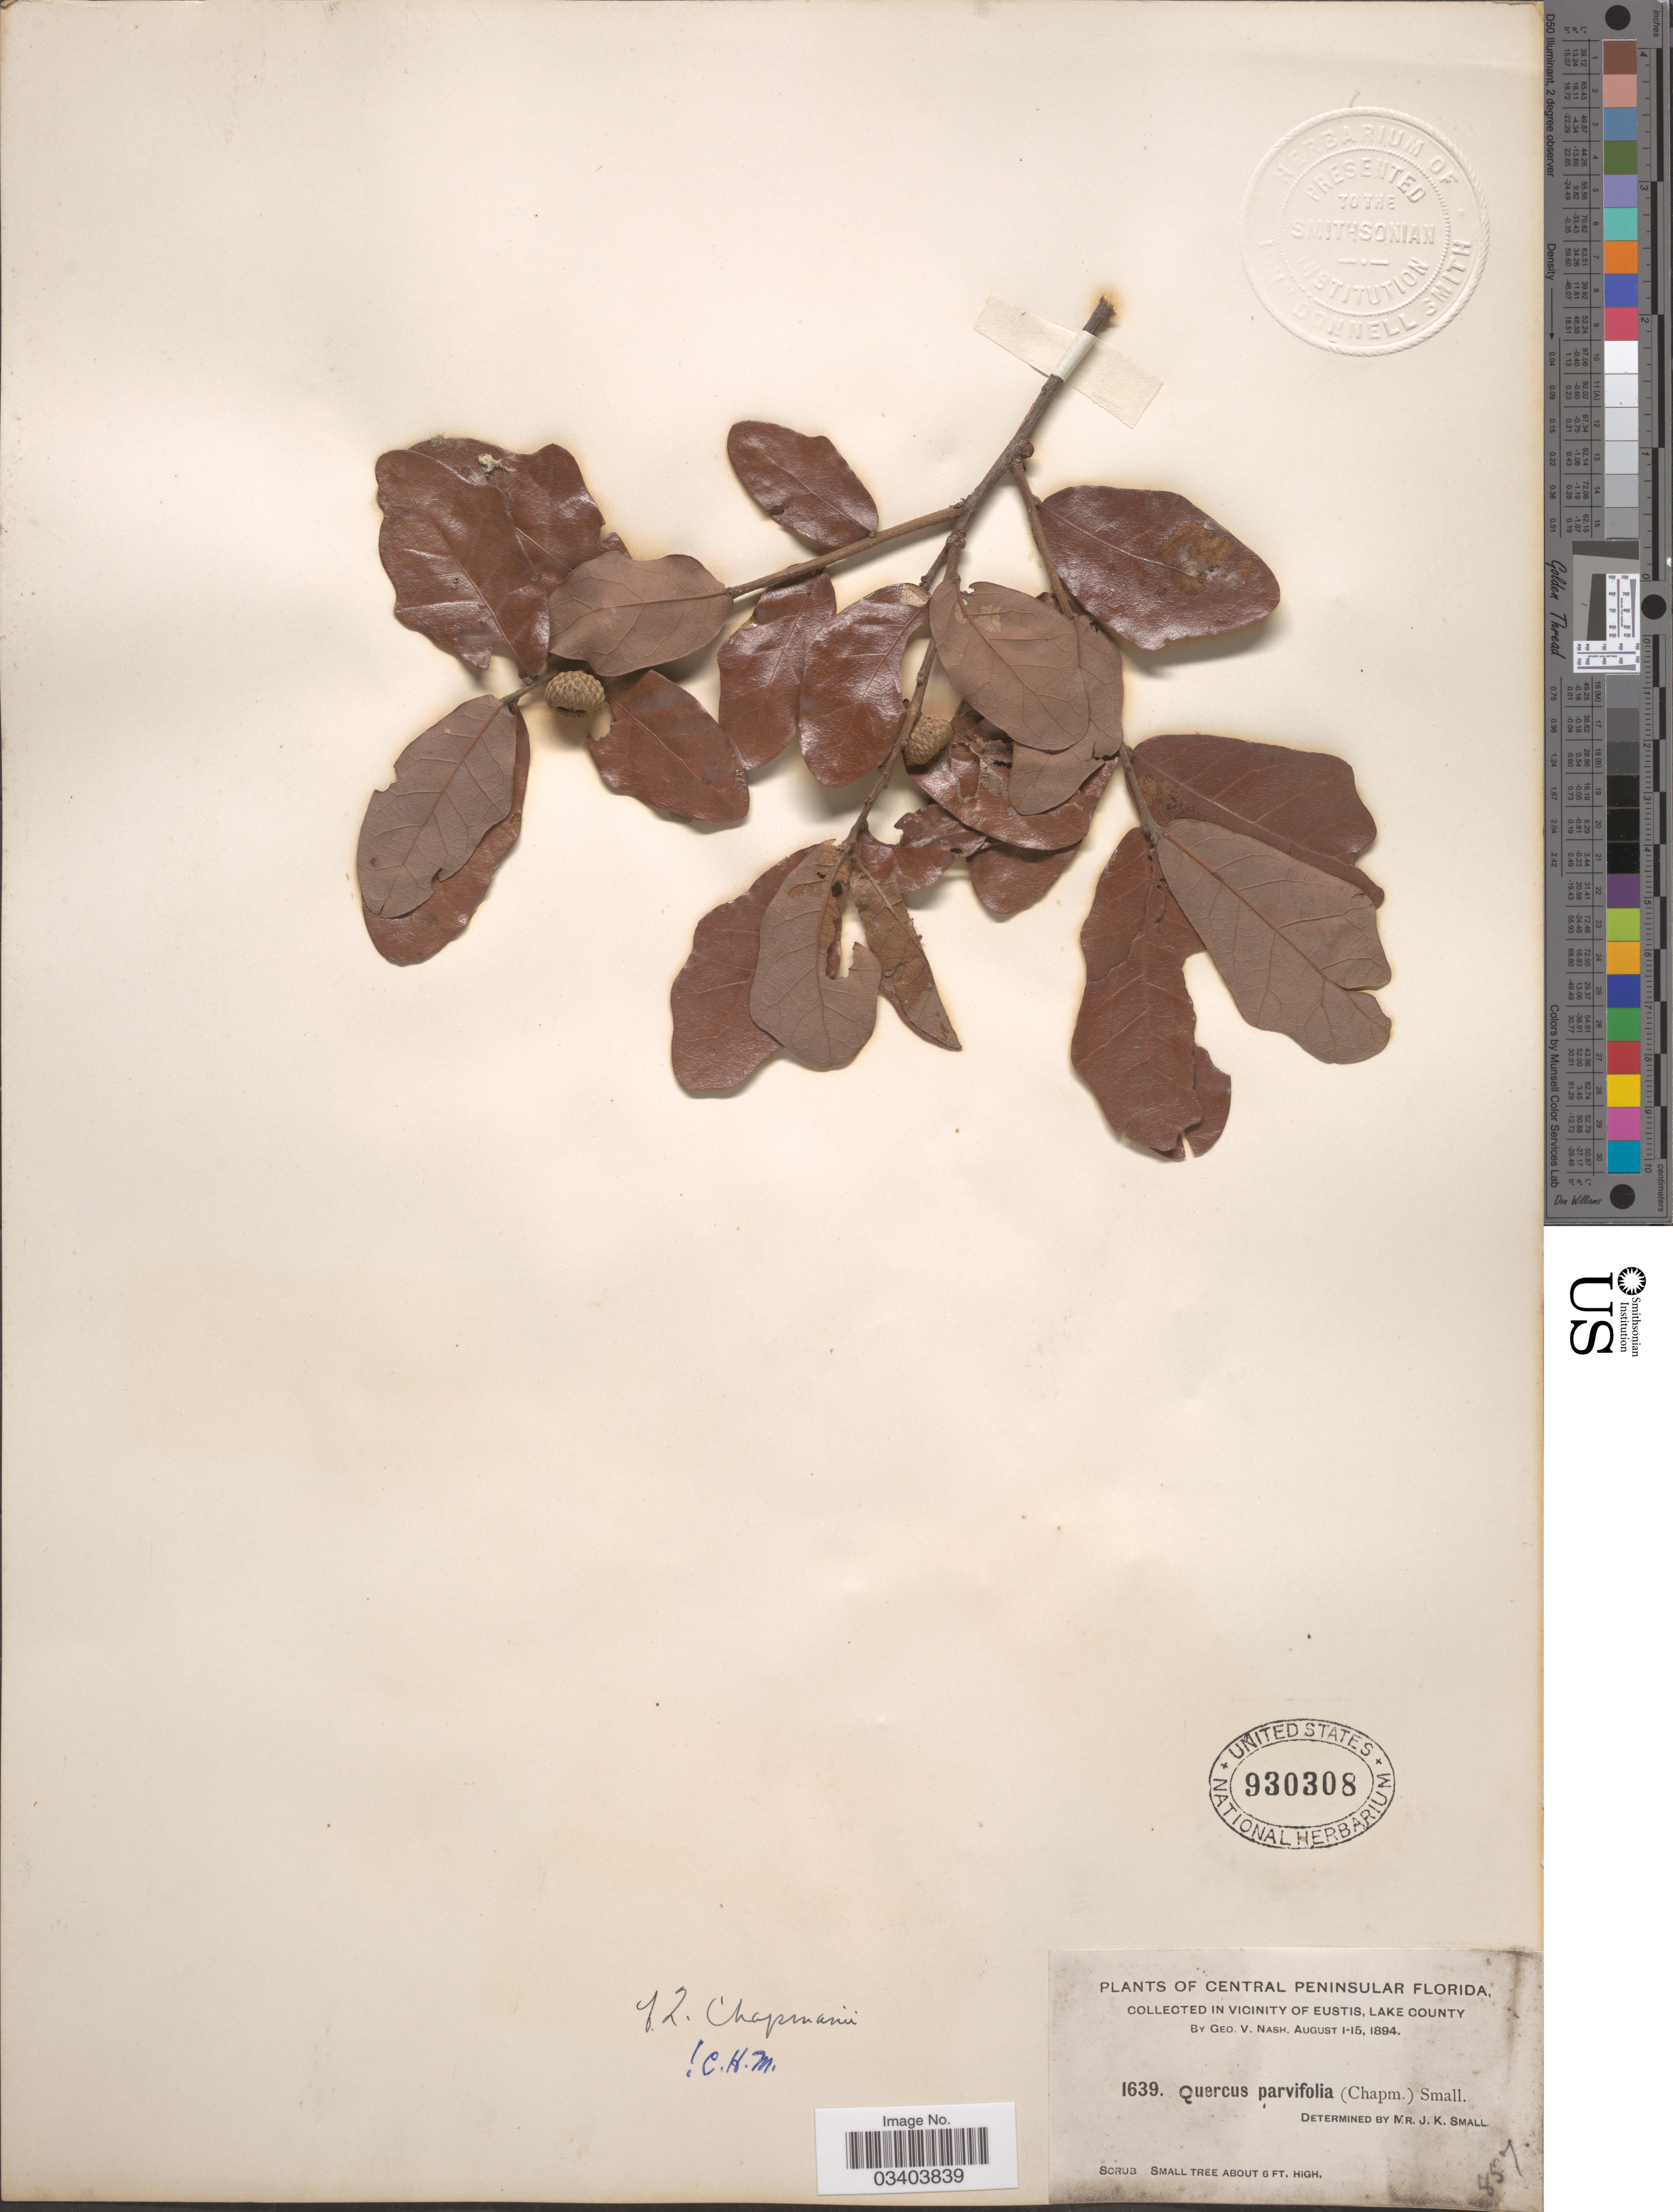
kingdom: Plantae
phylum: Tracheophyta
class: Magnoliopsida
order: Fagales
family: Fagaceae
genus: Quercus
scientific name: Quercus chapmanii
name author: Sarg.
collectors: G. V. Nash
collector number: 1639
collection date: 1894-08-01/1894-08-15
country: United States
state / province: Florida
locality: Central Peninsular Florida. Vicinity of Eustis, Lake County.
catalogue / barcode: US 930308